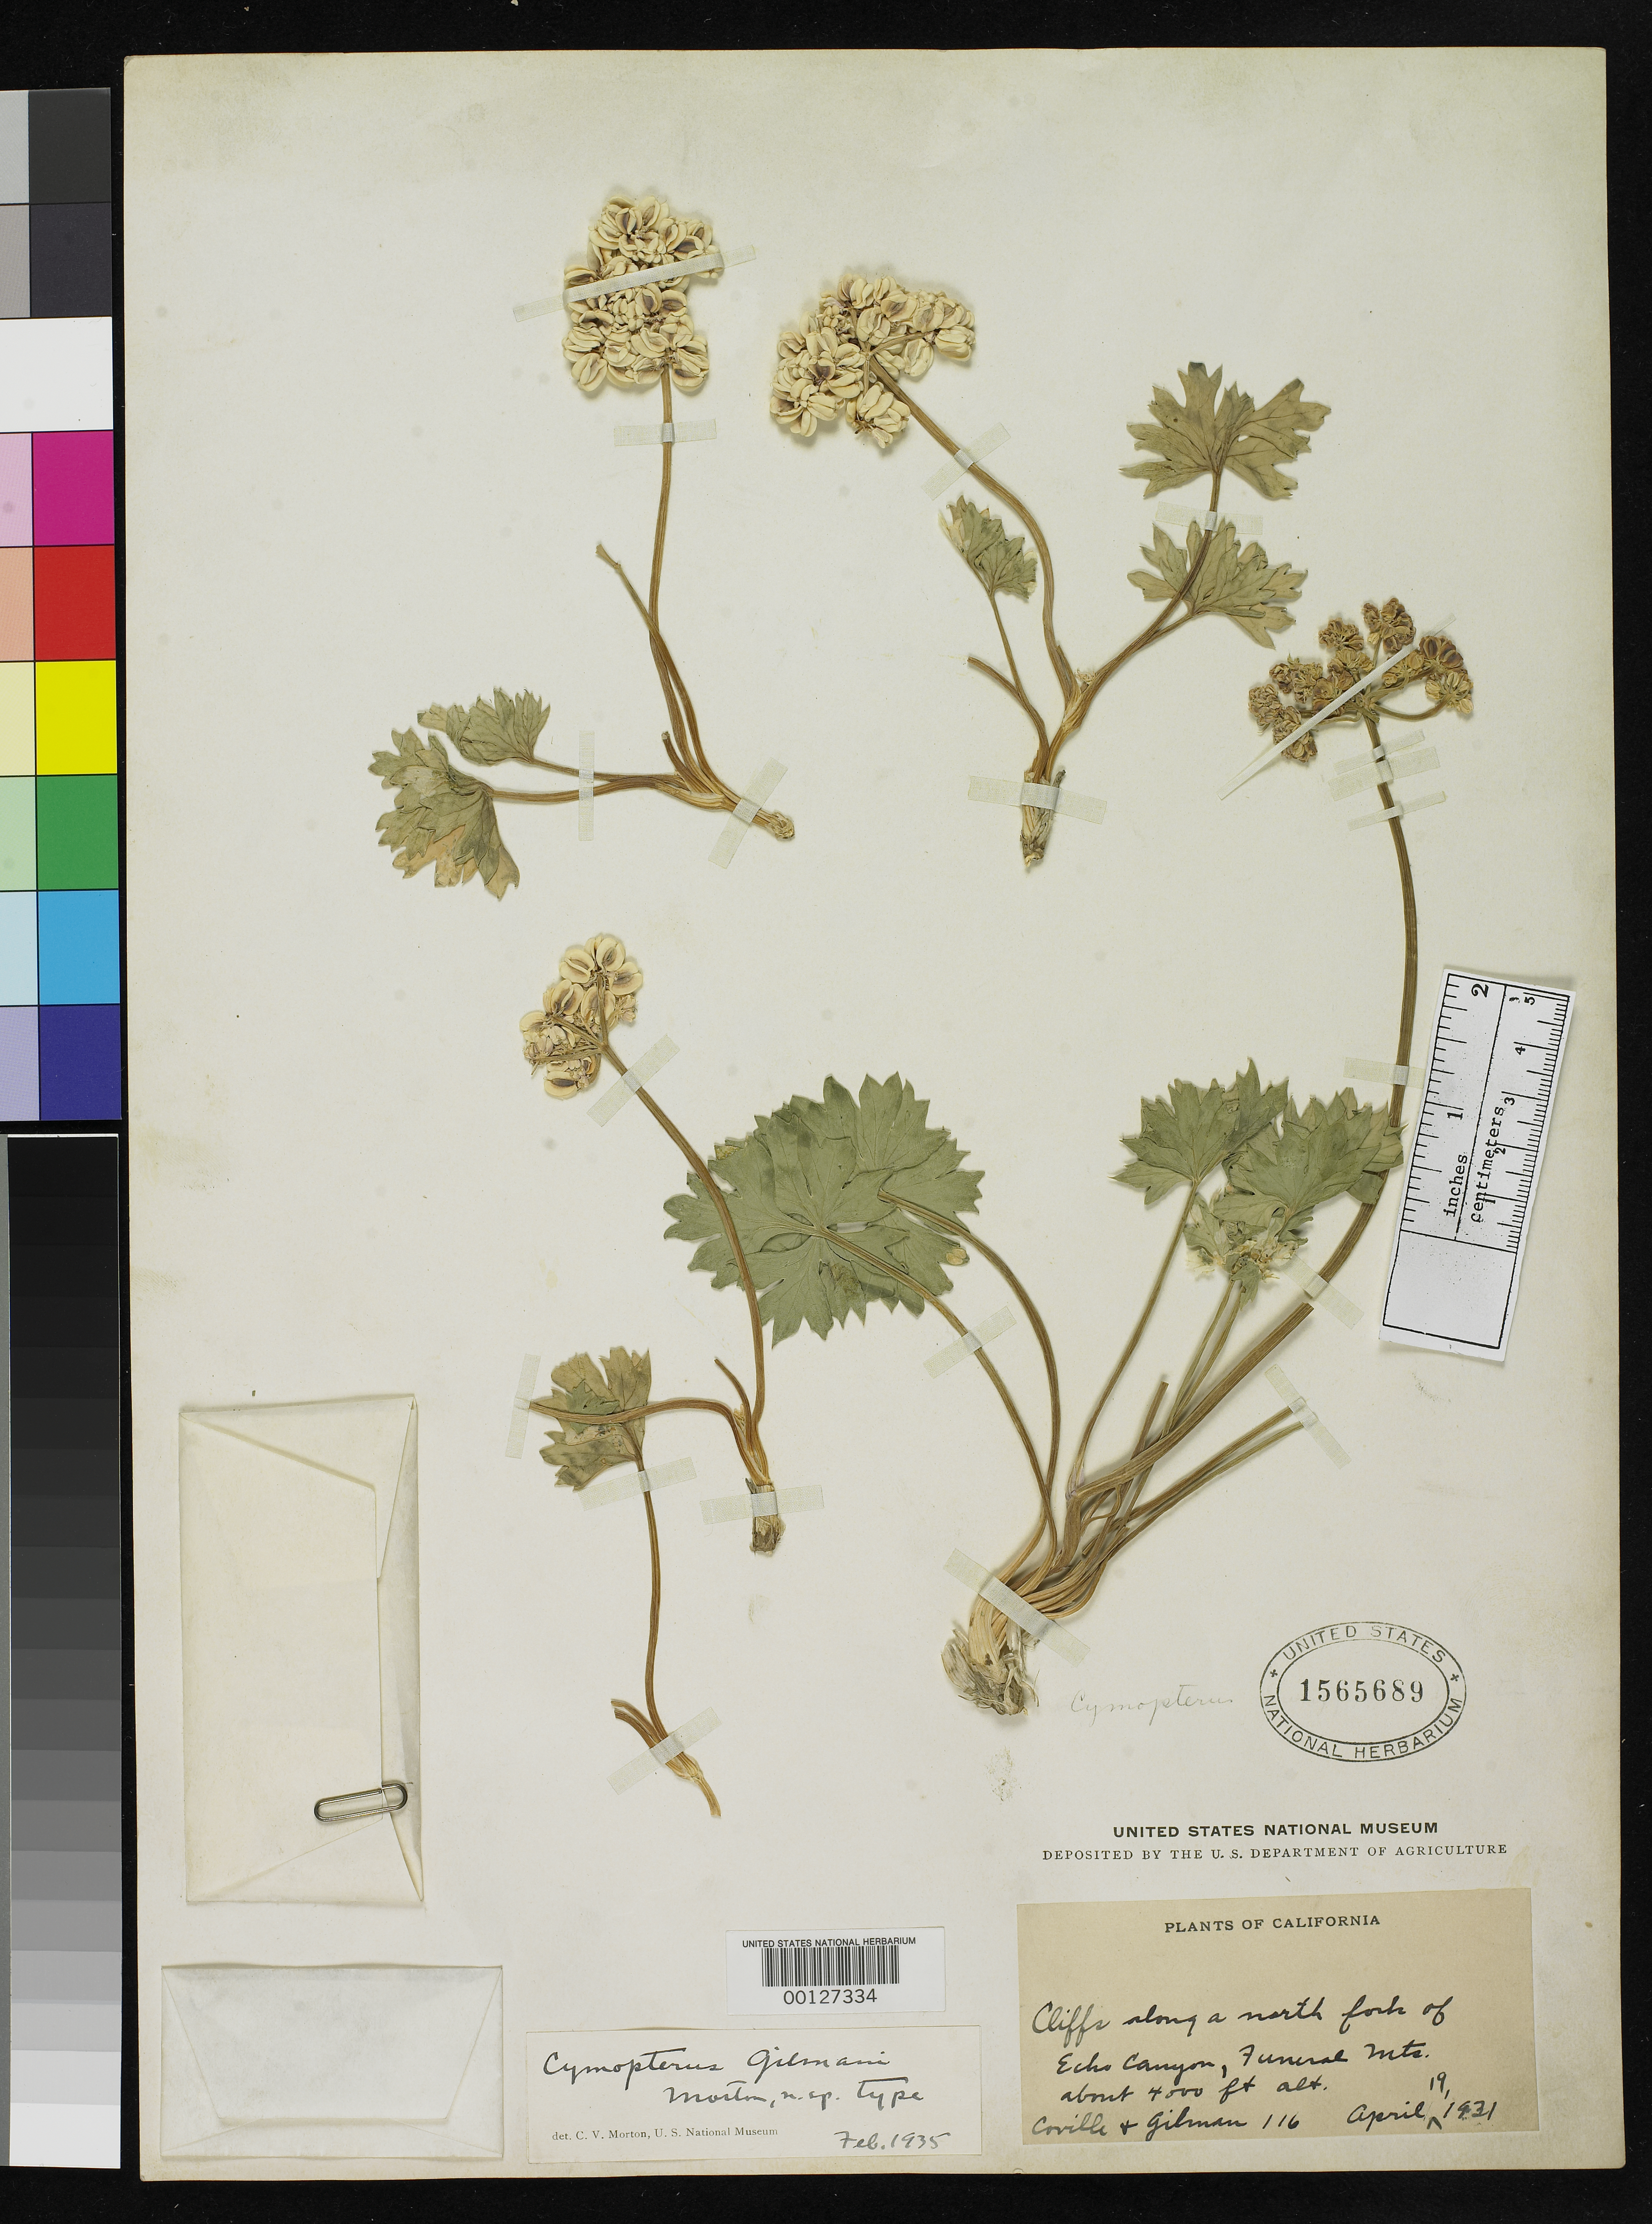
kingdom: Plantae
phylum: Tracheophyta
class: Magnoliopsida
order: Apiales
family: Apiaceae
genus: Cymopterus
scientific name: Cymopterus gilmanii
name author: C.V. Morton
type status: Holotype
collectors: F. V. Coville & M. F. Gilman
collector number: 116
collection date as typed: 19 Apr 1931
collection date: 1931-04-19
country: United States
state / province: California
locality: N fork of Echo Canyon, Funeral Mts.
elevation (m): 1219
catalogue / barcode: US 1565689